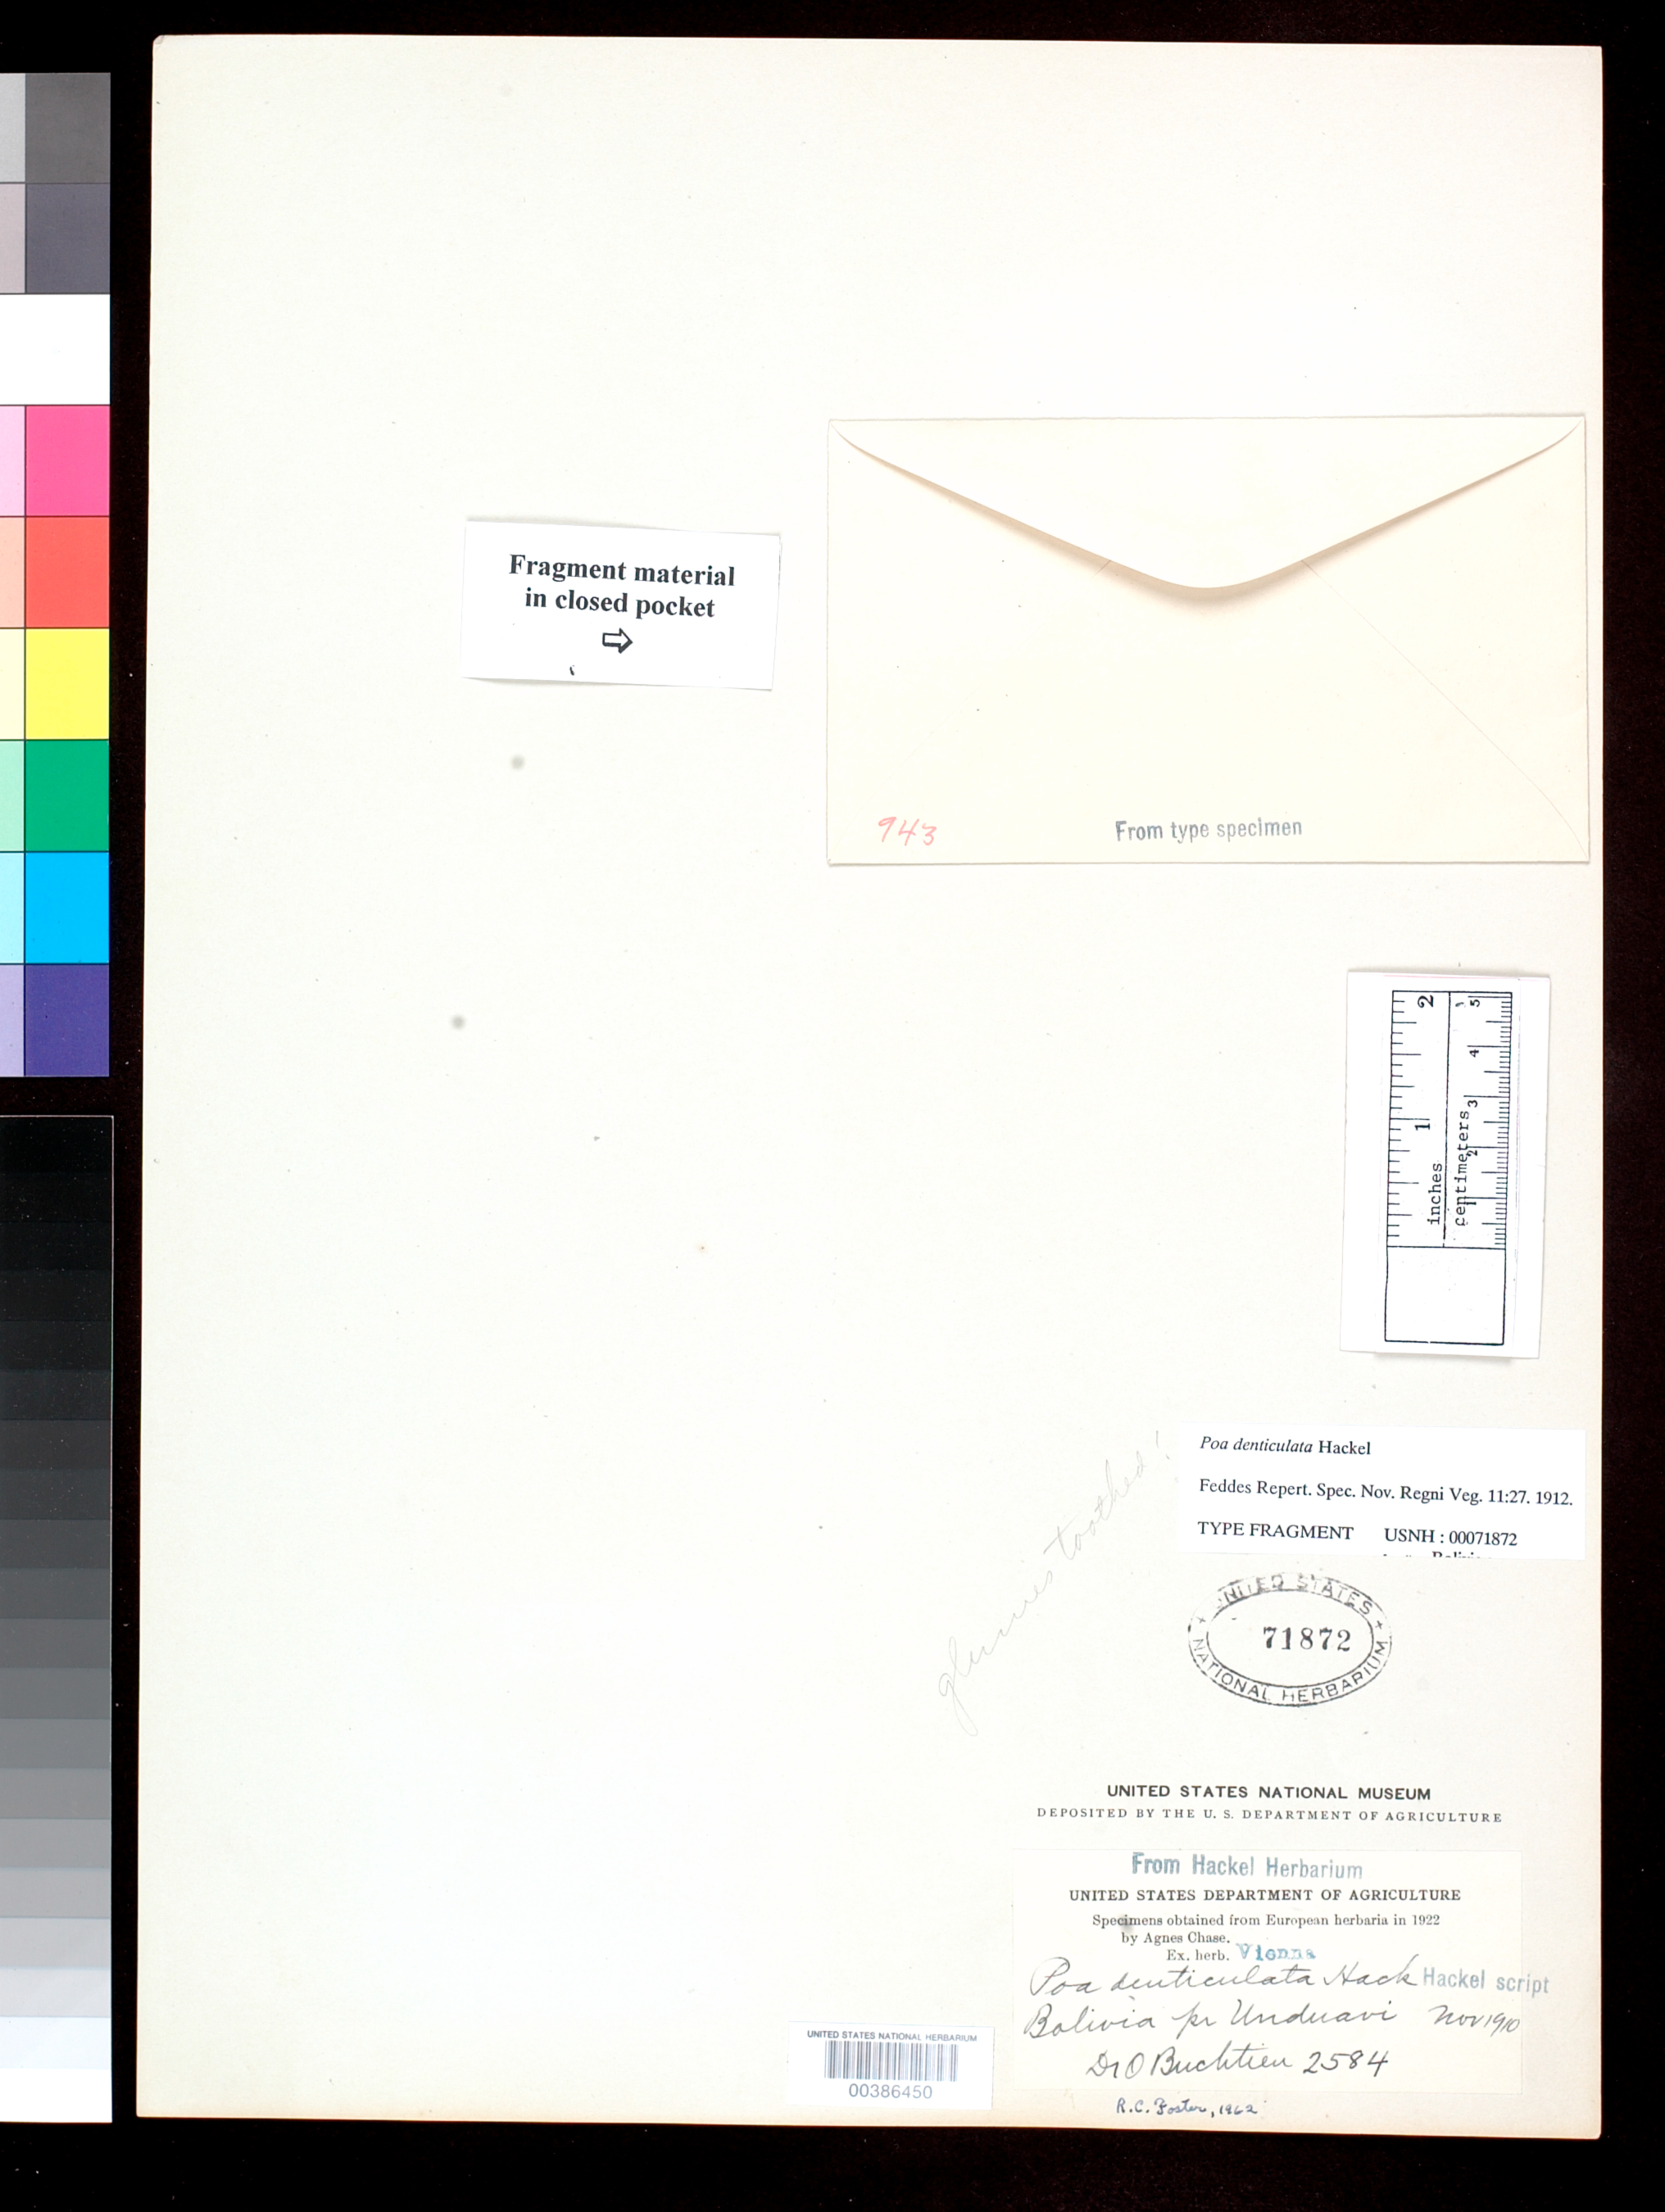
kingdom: Plantae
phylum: Tracheophyta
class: Liliopsida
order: Poales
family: Poaceae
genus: Poa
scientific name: Poa denticulata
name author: Hack.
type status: Type Fragment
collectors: O. Buchtien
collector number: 2584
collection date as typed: Nov 1910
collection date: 1910-11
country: Bolivia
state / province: La Paz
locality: Unduavi.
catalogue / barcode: US 71872